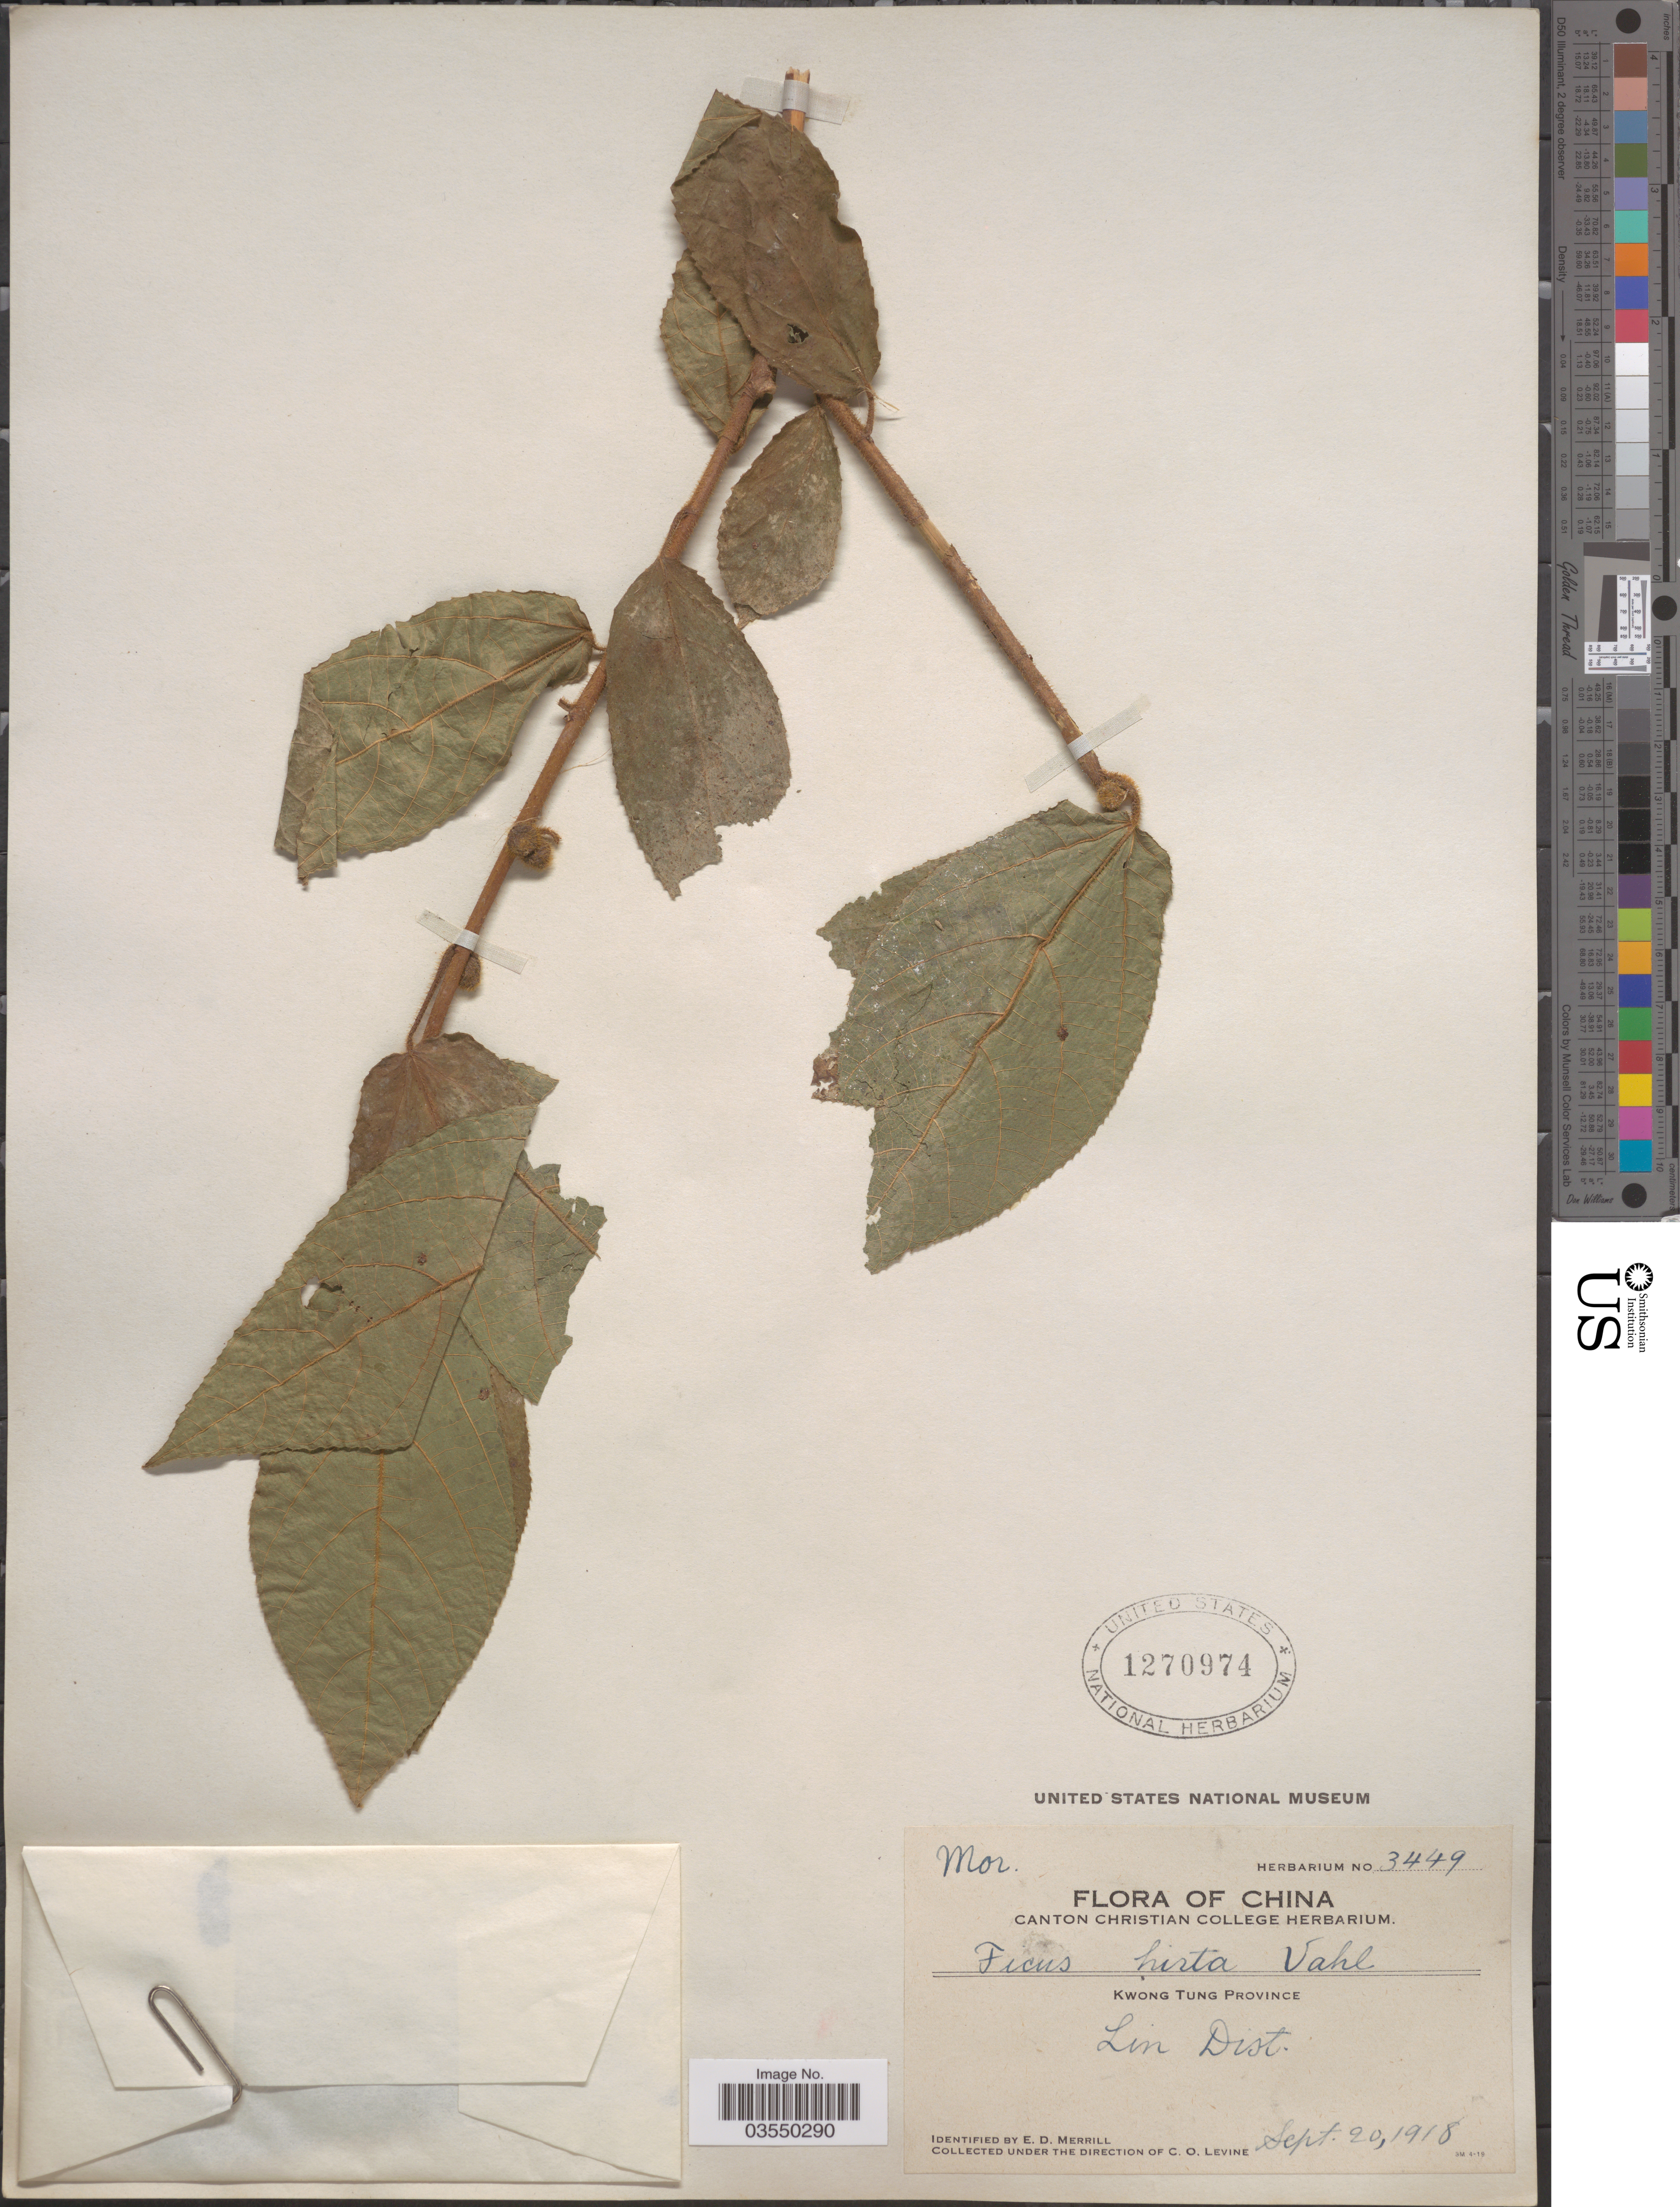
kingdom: Plantae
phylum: Tracheophyta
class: Magnoliopsida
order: Rosales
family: Moraceae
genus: Ficus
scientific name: Ficus hirta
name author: Vahl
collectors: C. O. Levine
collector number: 3449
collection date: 1918-09-20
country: China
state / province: Guangdong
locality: Kwong Tung Province. Lin Dist.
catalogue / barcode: US 1270974